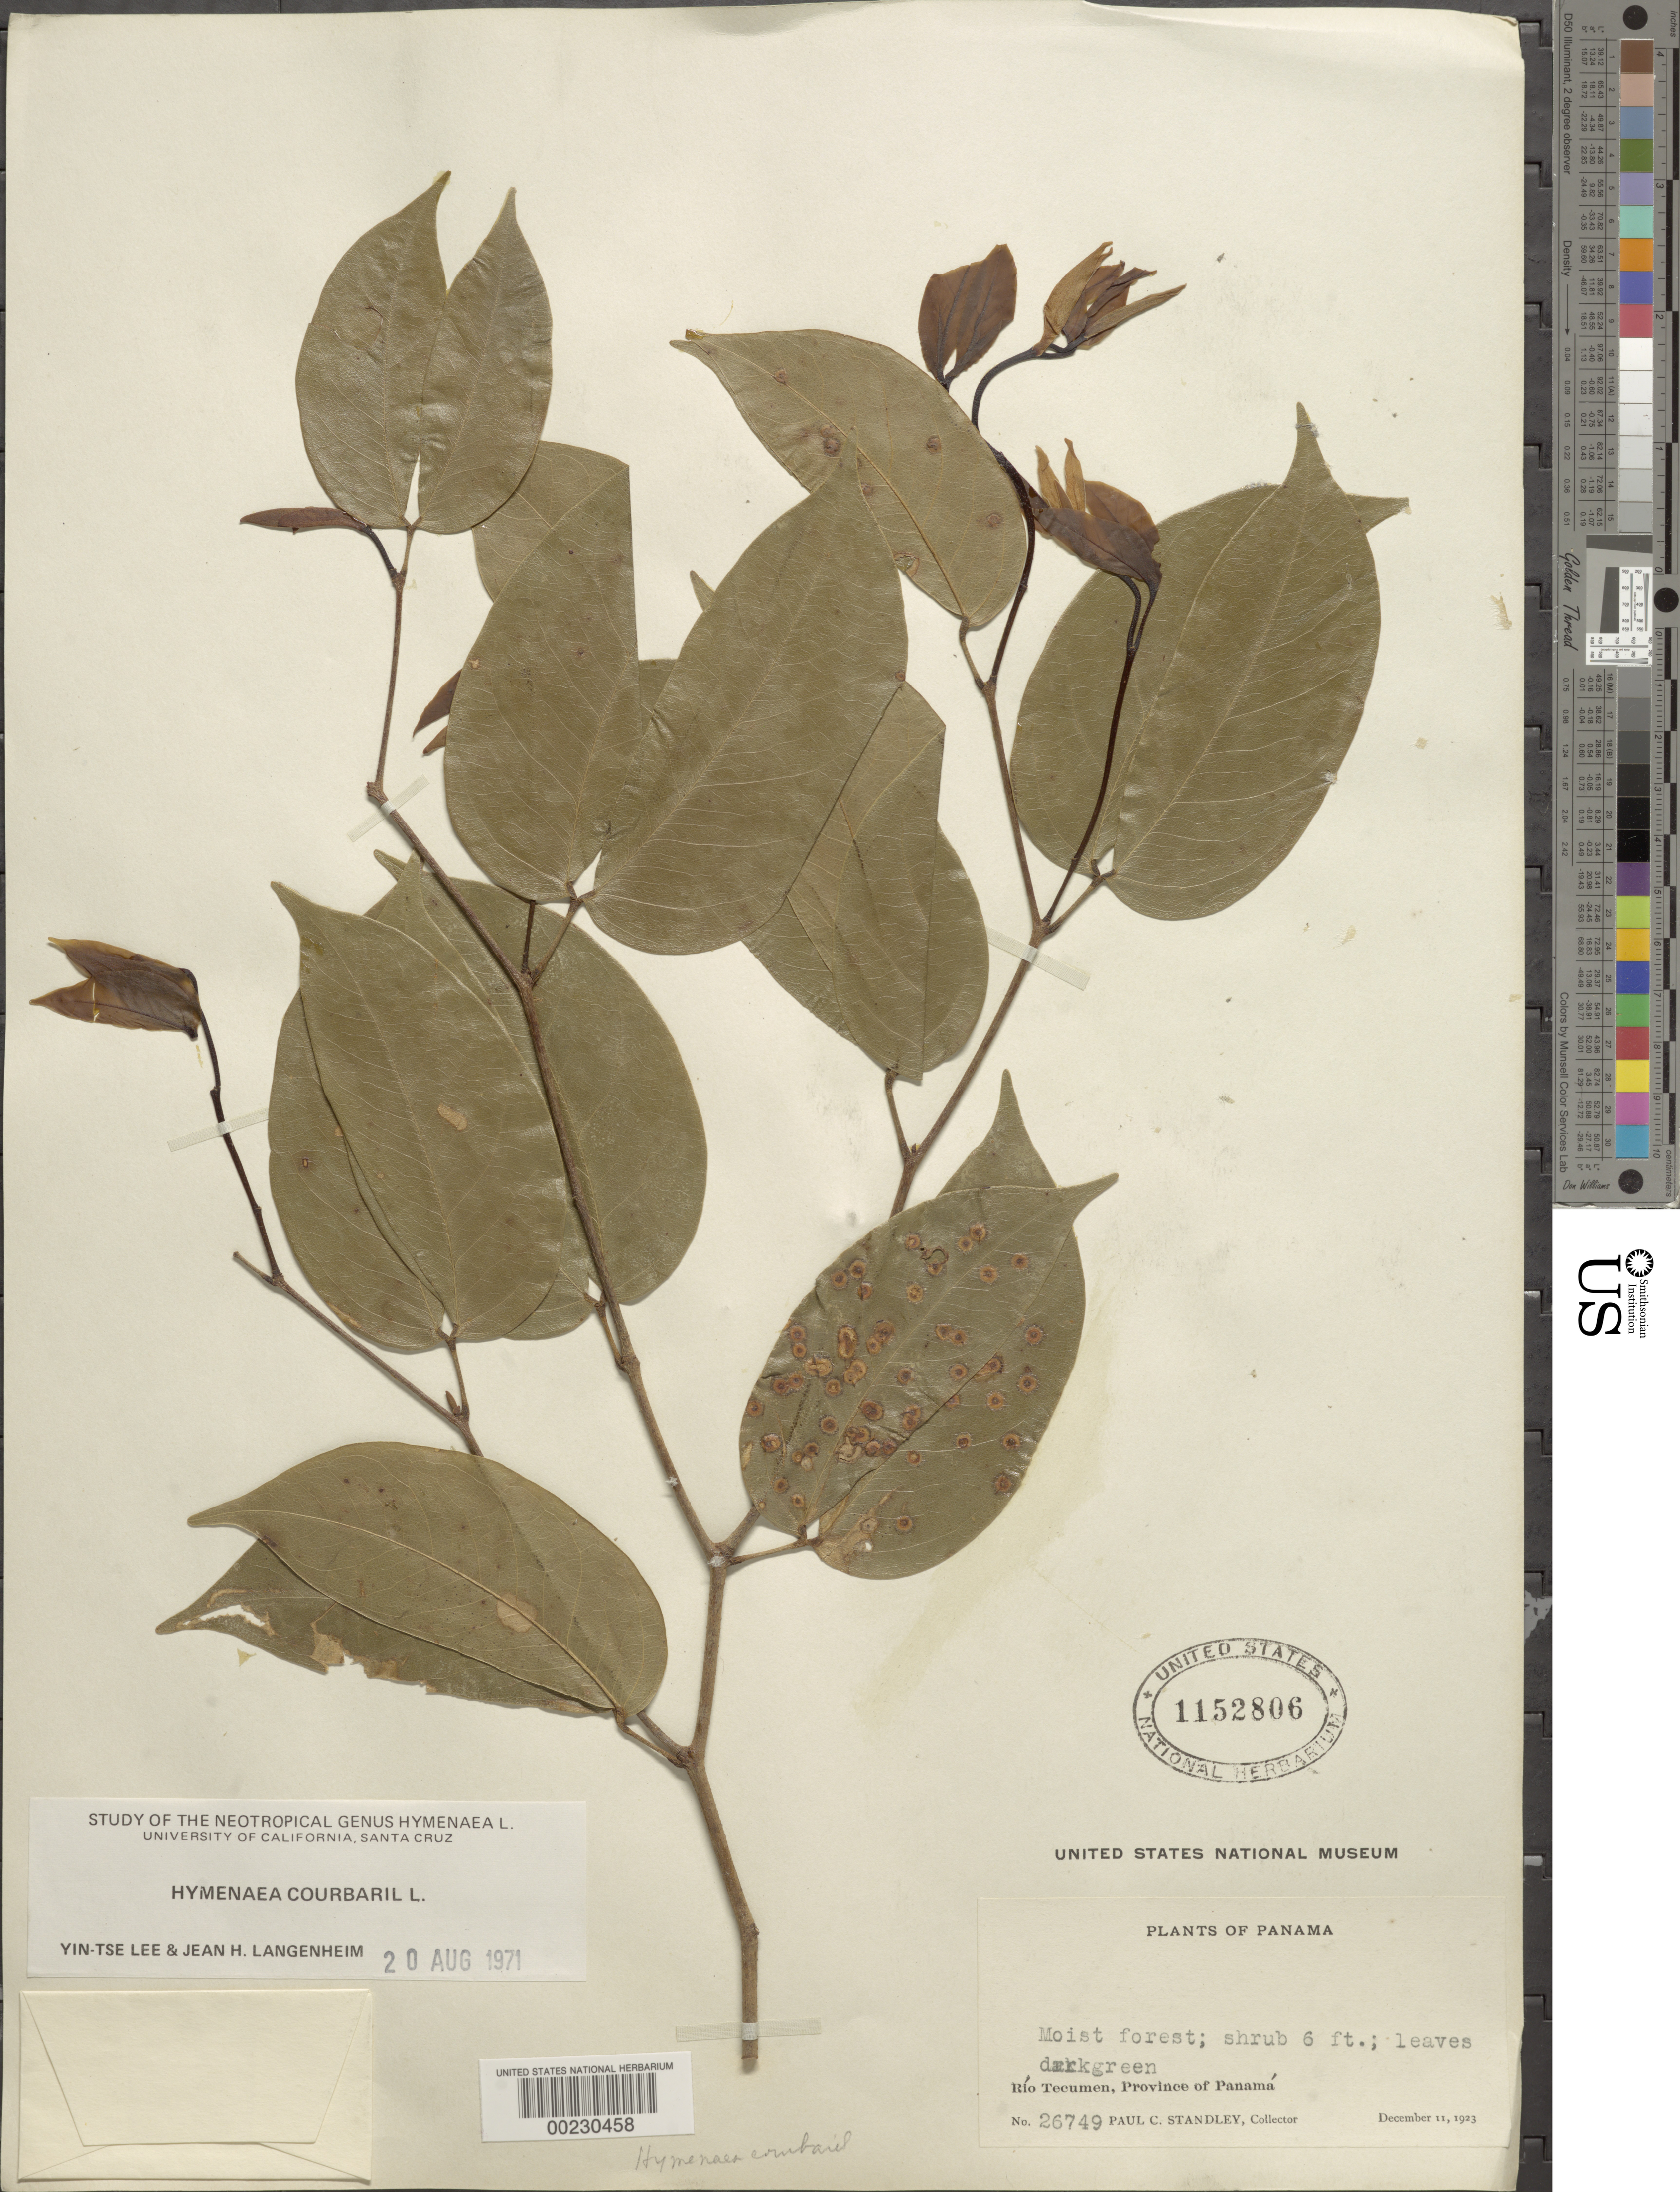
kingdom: Plantae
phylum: Tracheophyta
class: Magnoliopsida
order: Fabales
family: Fabaceae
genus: Hymenaea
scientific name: Hymenaea courbaril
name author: L.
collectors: P. C. Standley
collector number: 26749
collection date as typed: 11 Dec 1923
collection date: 1923-12-11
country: Panama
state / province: Panamá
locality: Rio Tecumen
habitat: Moist forest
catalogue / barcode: US 1152806